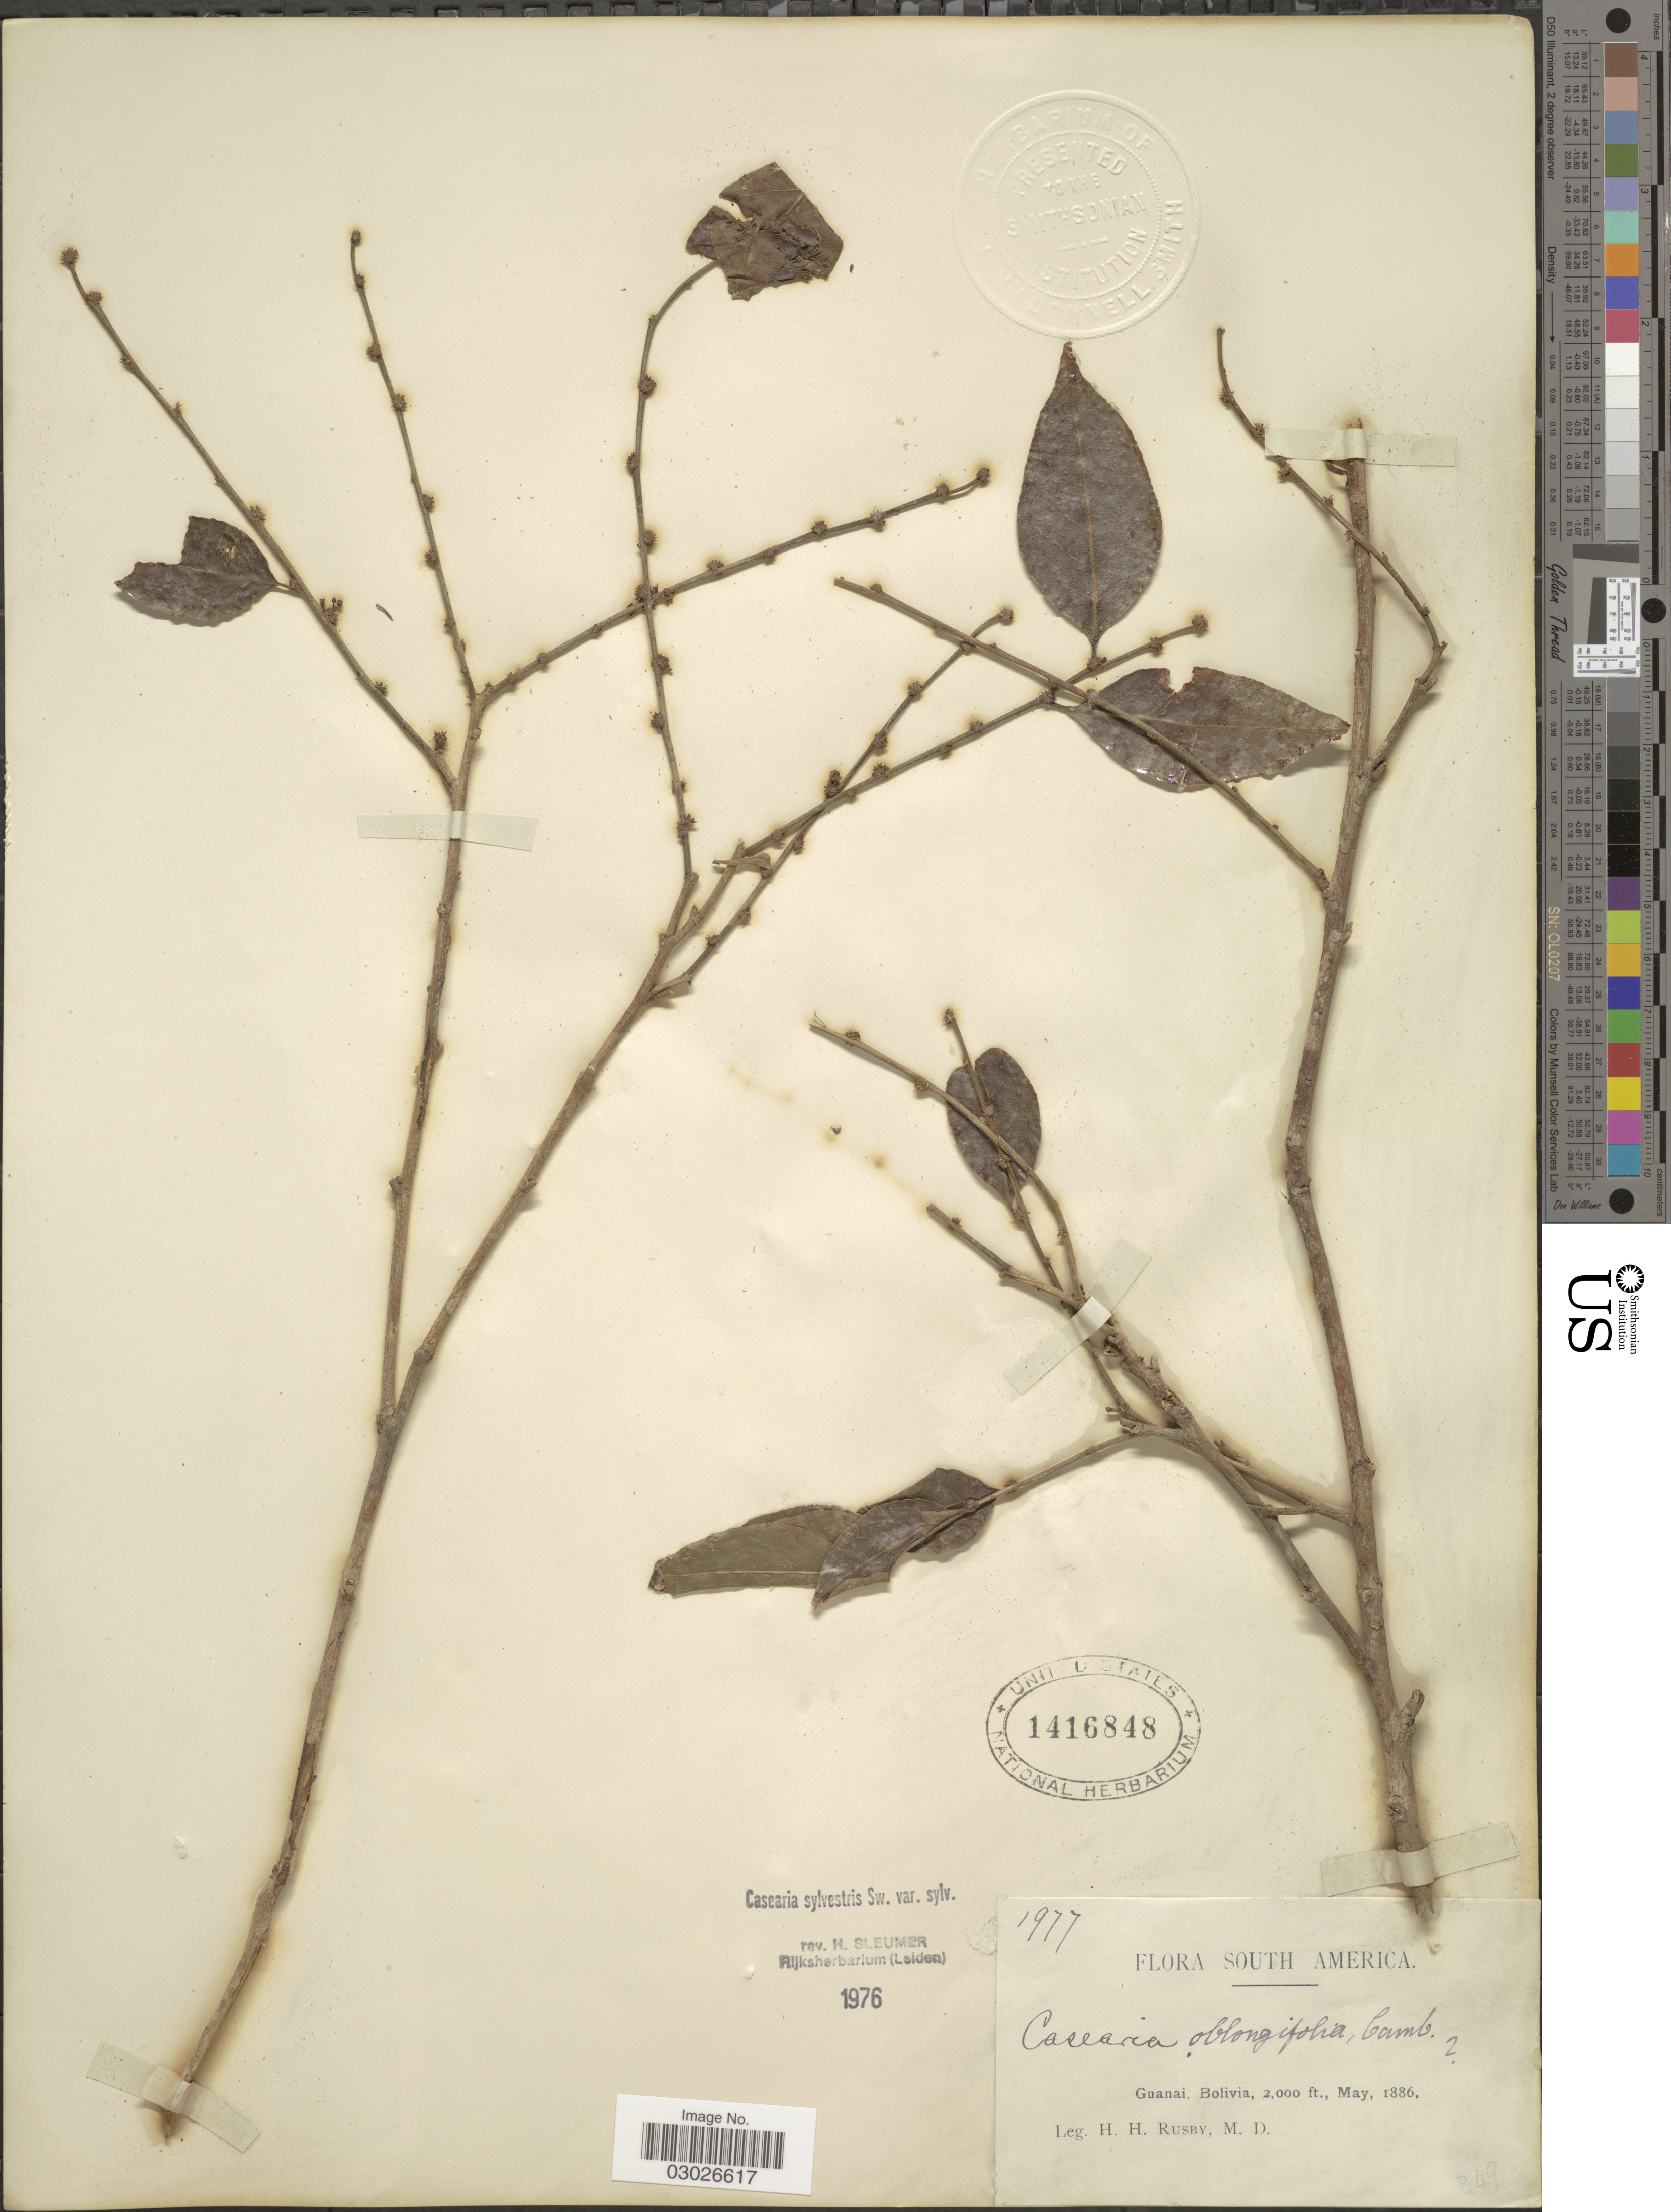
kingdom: Plantae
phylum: Tracheophyta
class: Magnoliopsida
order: Malpighiales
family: Salicaceae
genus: Casearia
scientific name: Casearia sylvestris var. sylvestris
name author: Sw.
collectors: H. H. Rusby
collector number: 1977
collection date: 1886-05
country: Bolivia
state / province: La Páz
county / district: Larecaja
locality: Guanay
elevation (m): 610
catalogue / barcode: US 1416848